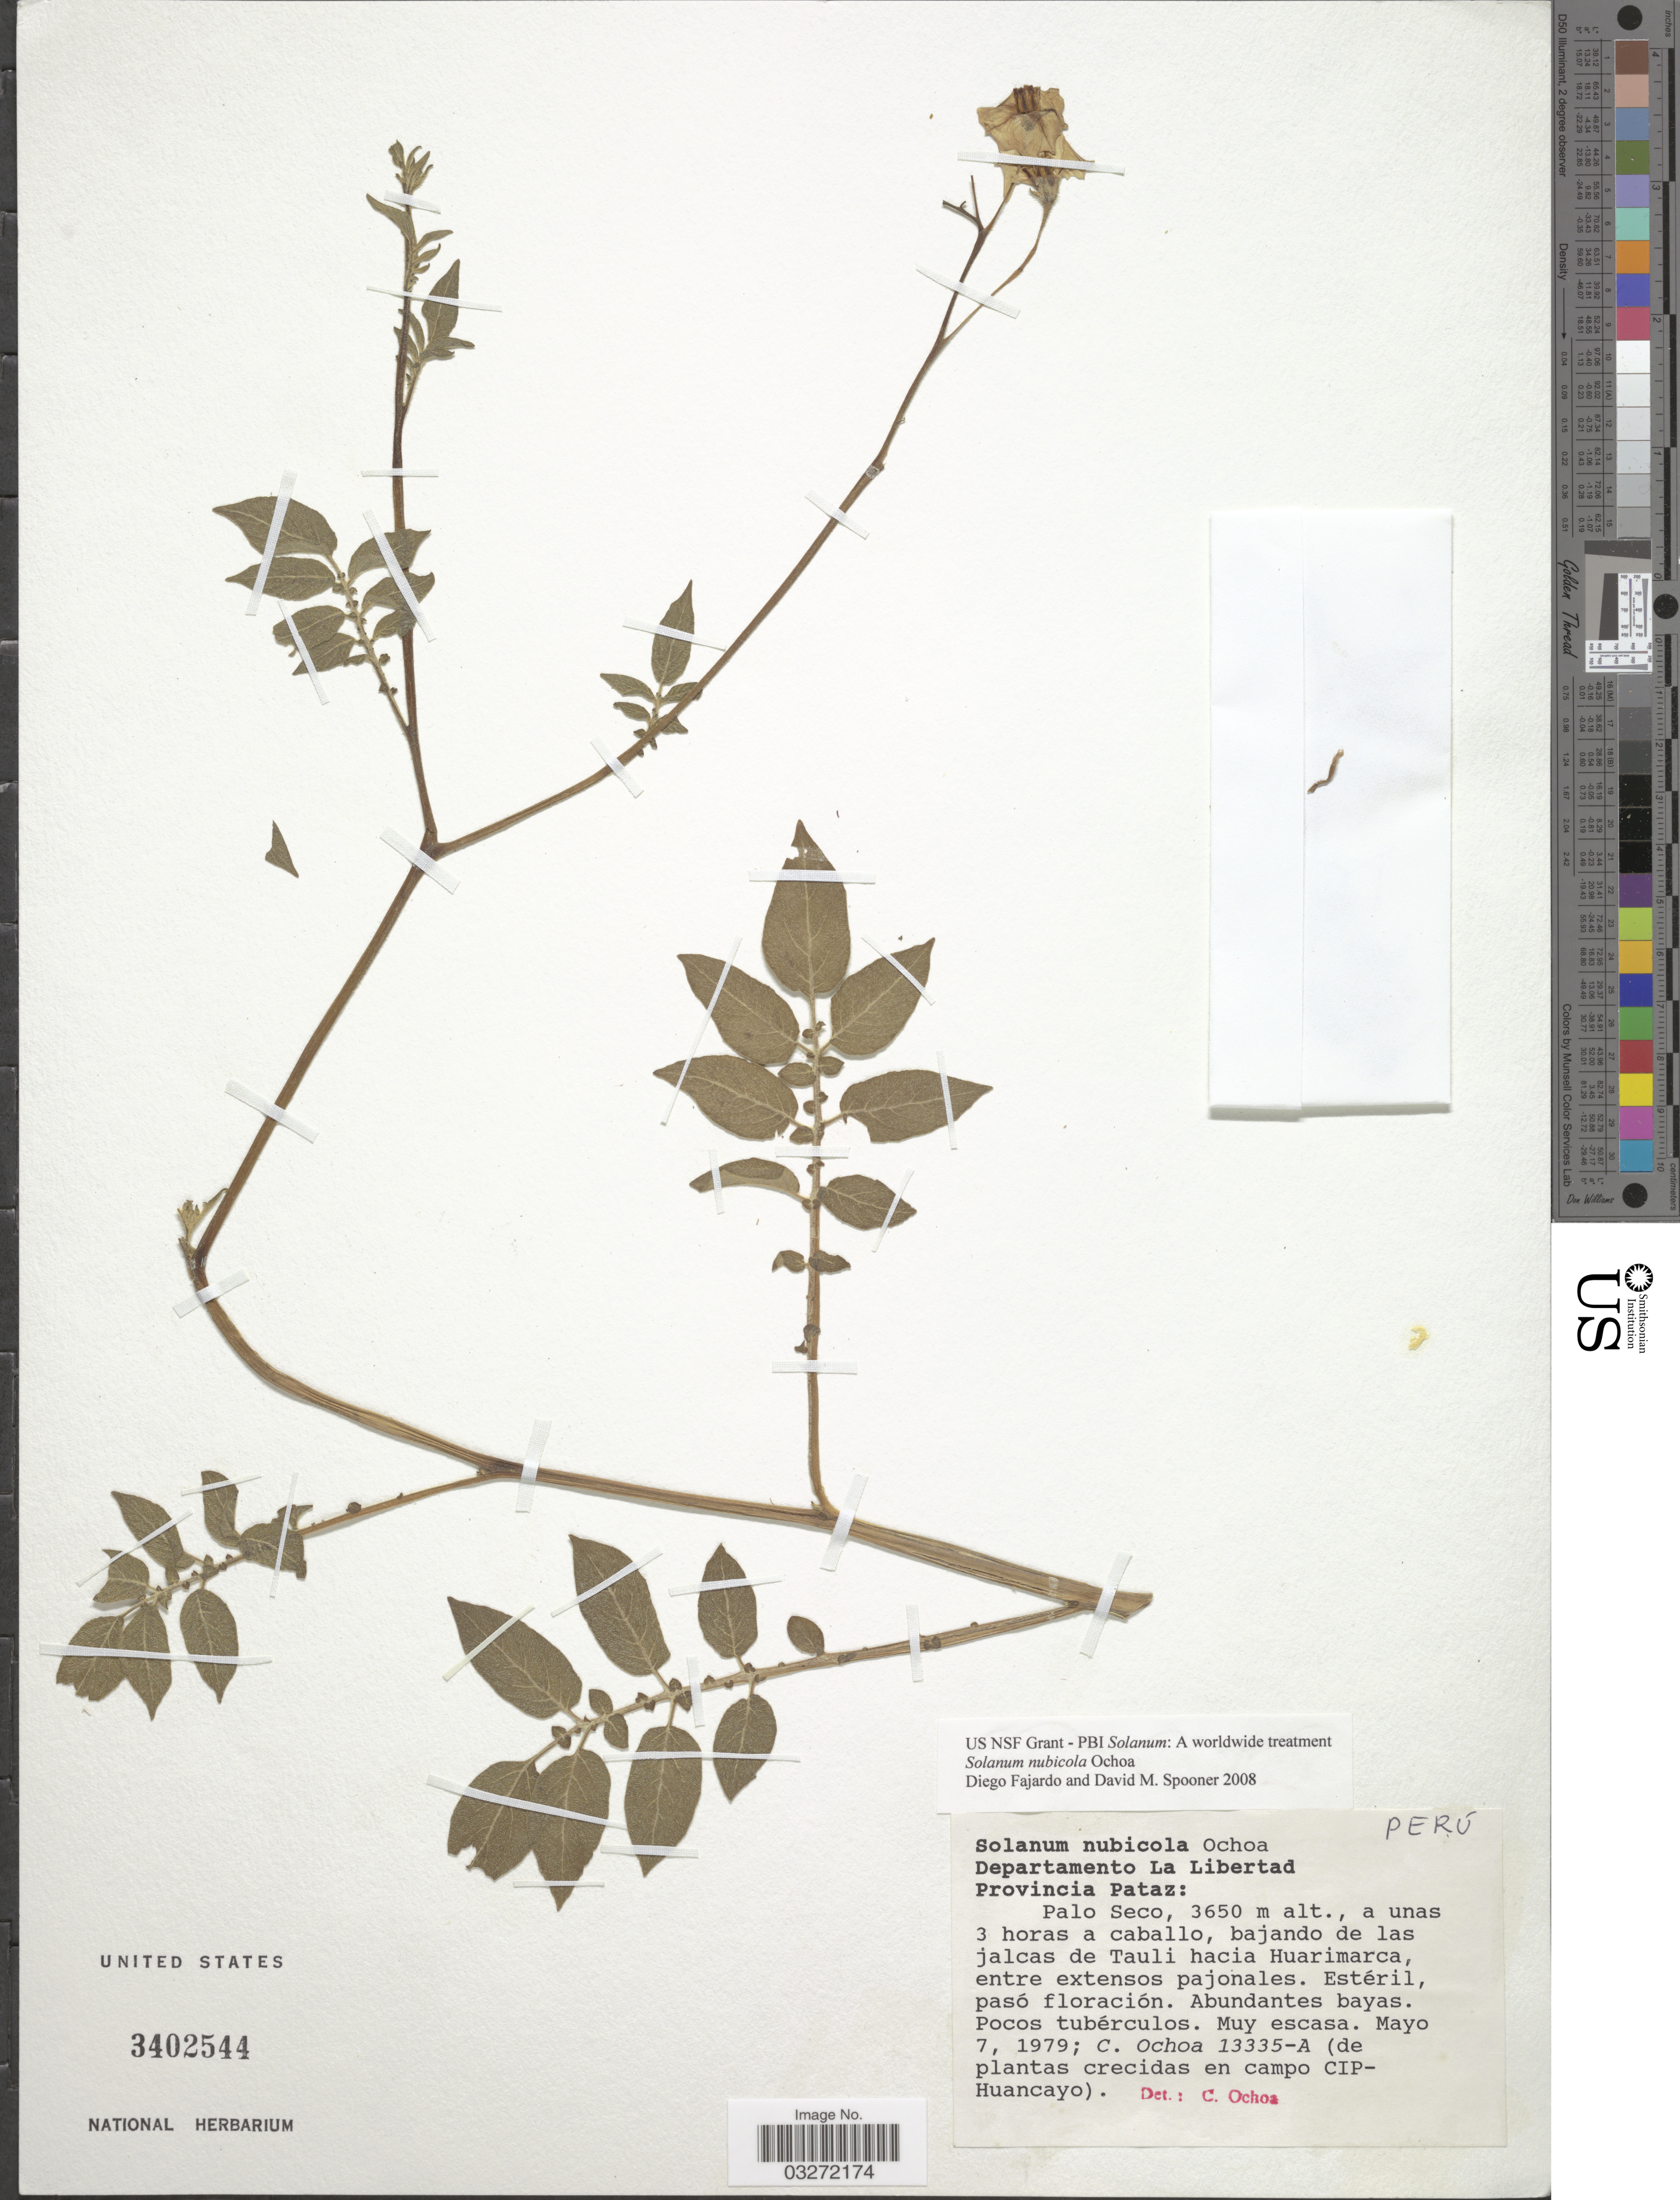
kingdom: Plantae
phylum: Tracheophyta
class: Magnoliopsida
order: Solanales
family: Solanaceae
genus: Solanum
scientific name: Solanum nubicola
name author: Ochoa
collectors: C. Ochoa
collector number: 13335-A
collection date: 1979-05-07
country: Peru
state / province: La Libertad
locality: Departamento La Libertad. Provincia Pataz: Palo Seco, a unas 3 horas a caballo, bajando de las jalcas de Tauli hacia Huarimarca. .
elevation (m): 3650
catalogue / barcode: US 3402544